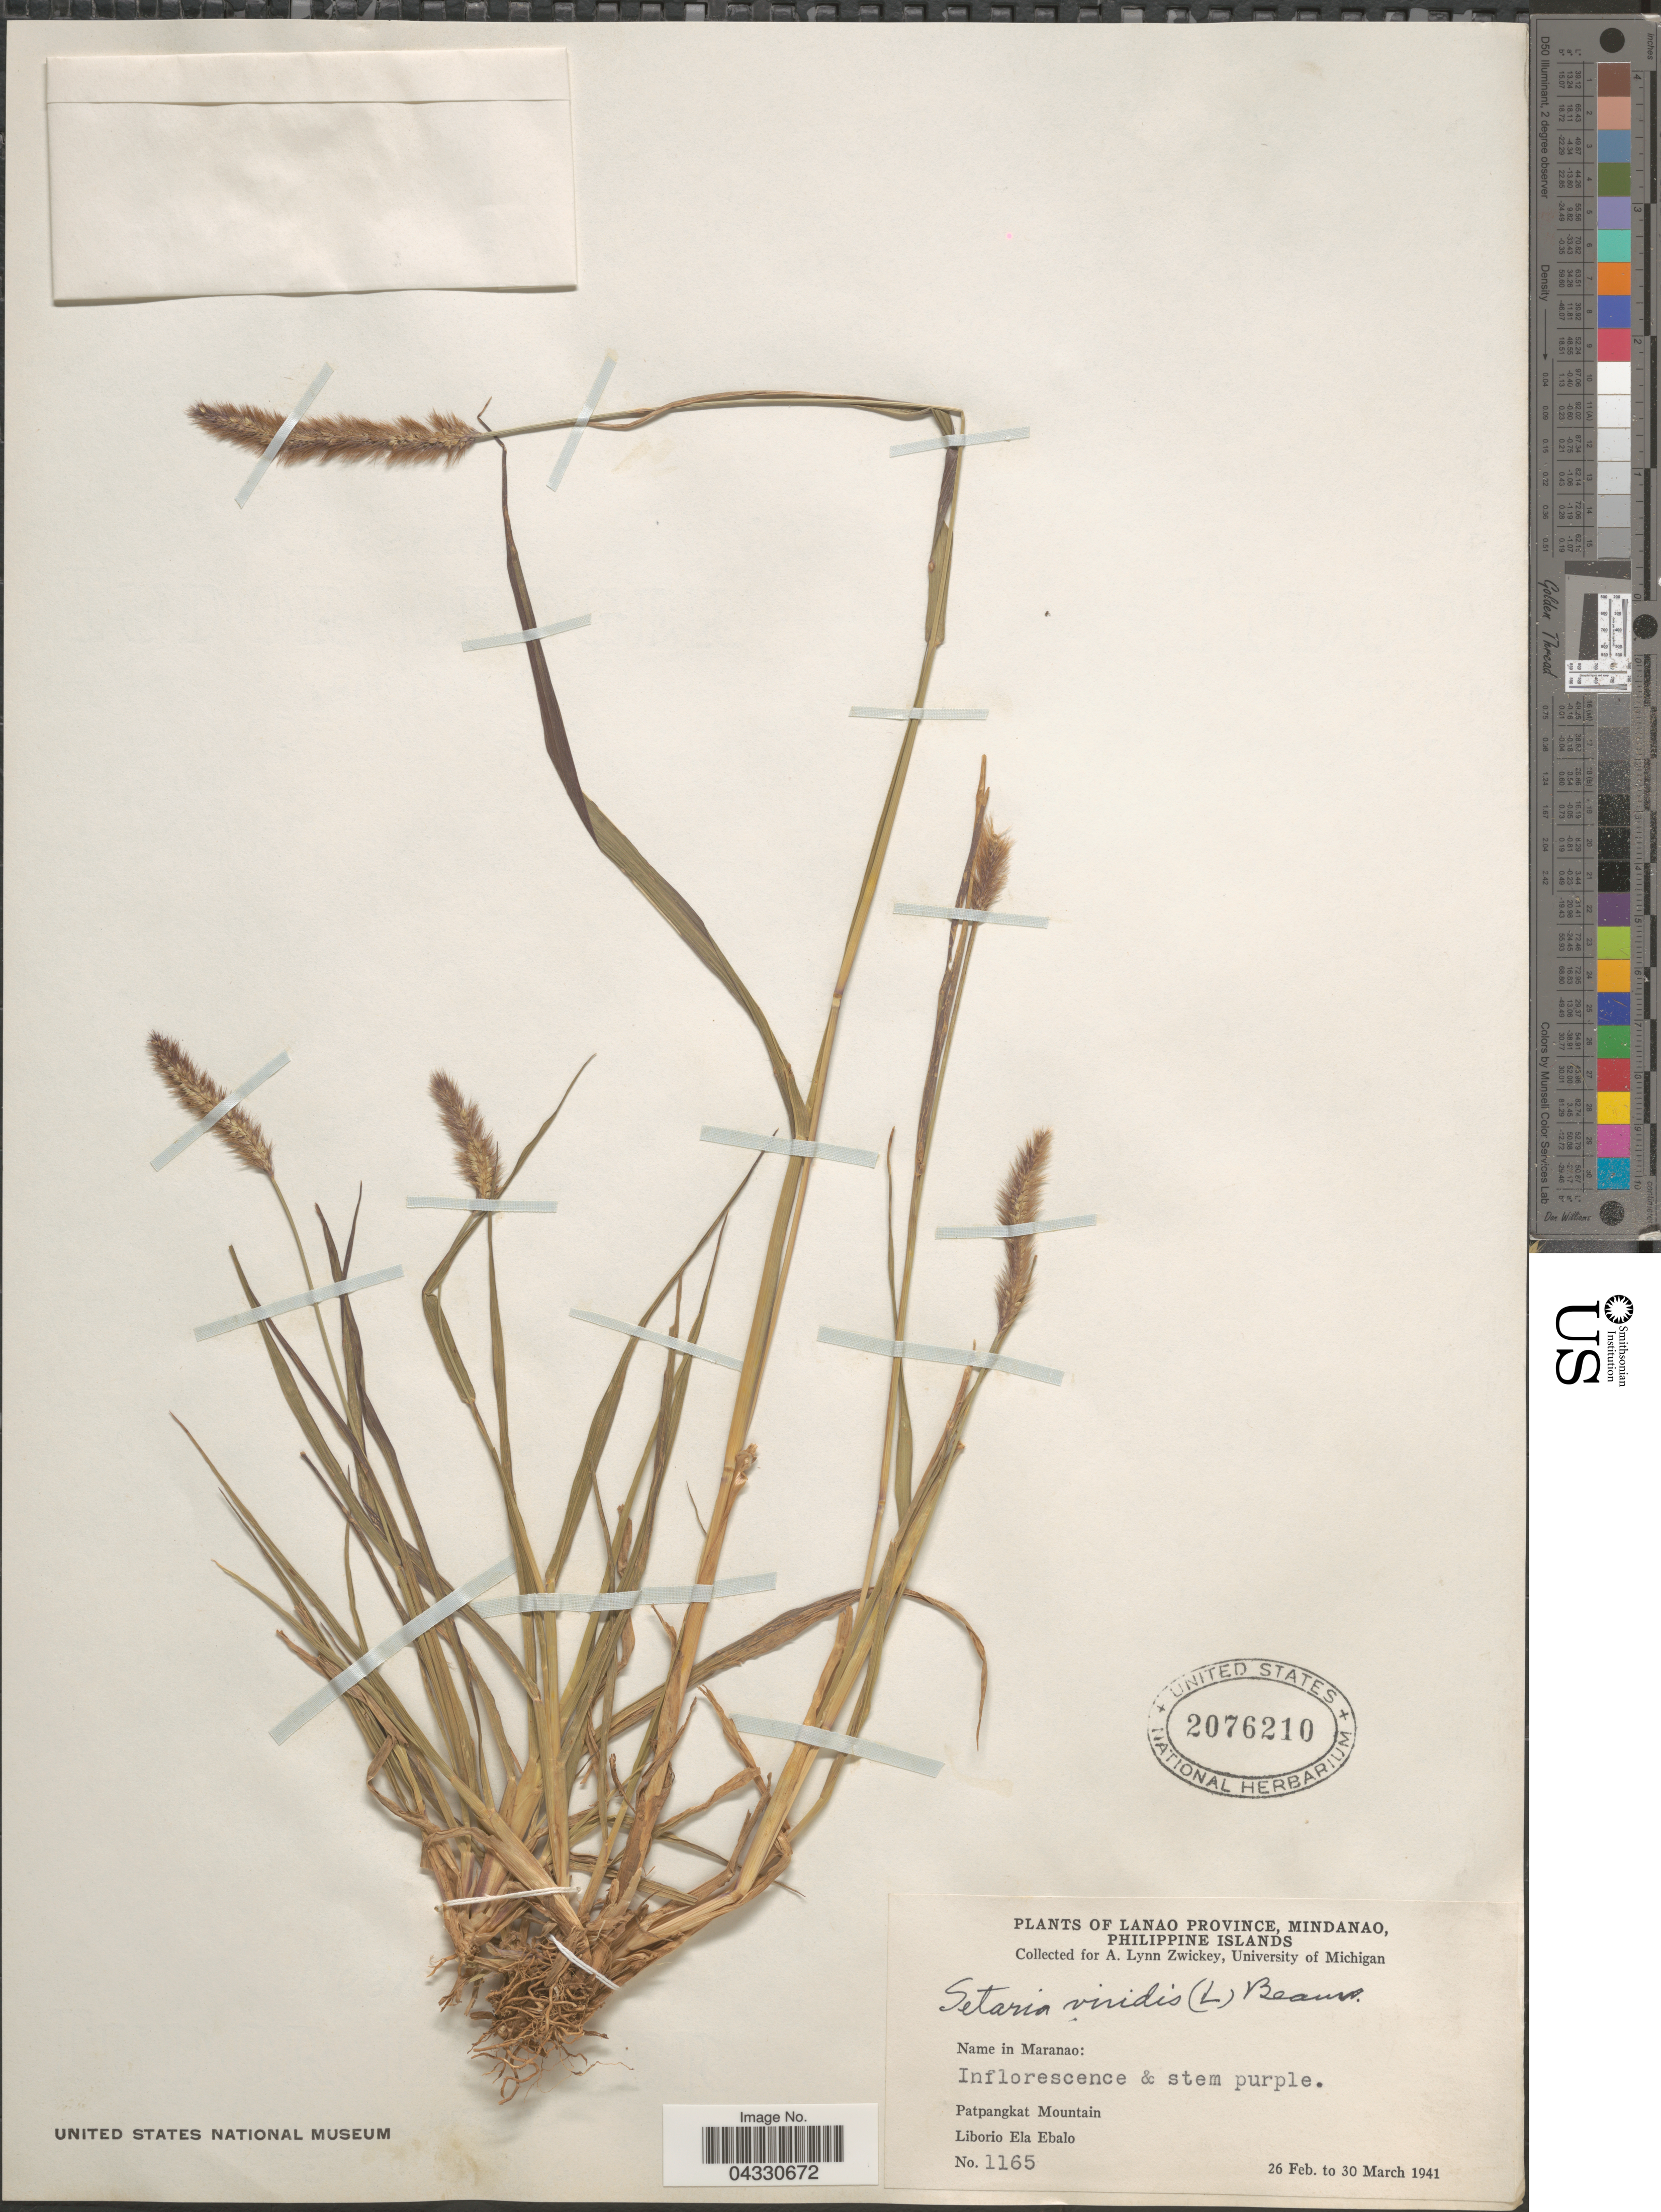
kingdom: Plantae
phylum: Tracheophyta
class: Liliopsida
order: Poales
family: Poaceae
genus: Setaria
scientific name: Setaria viridis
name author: (L.) P. Beauv.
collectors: L. Ebalo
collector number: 1165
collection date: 1941-02-26/1941-03-30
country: Philippines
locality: Lanao Province, Mindanao. Patpangkat Mountain.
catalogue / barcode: US 2076210